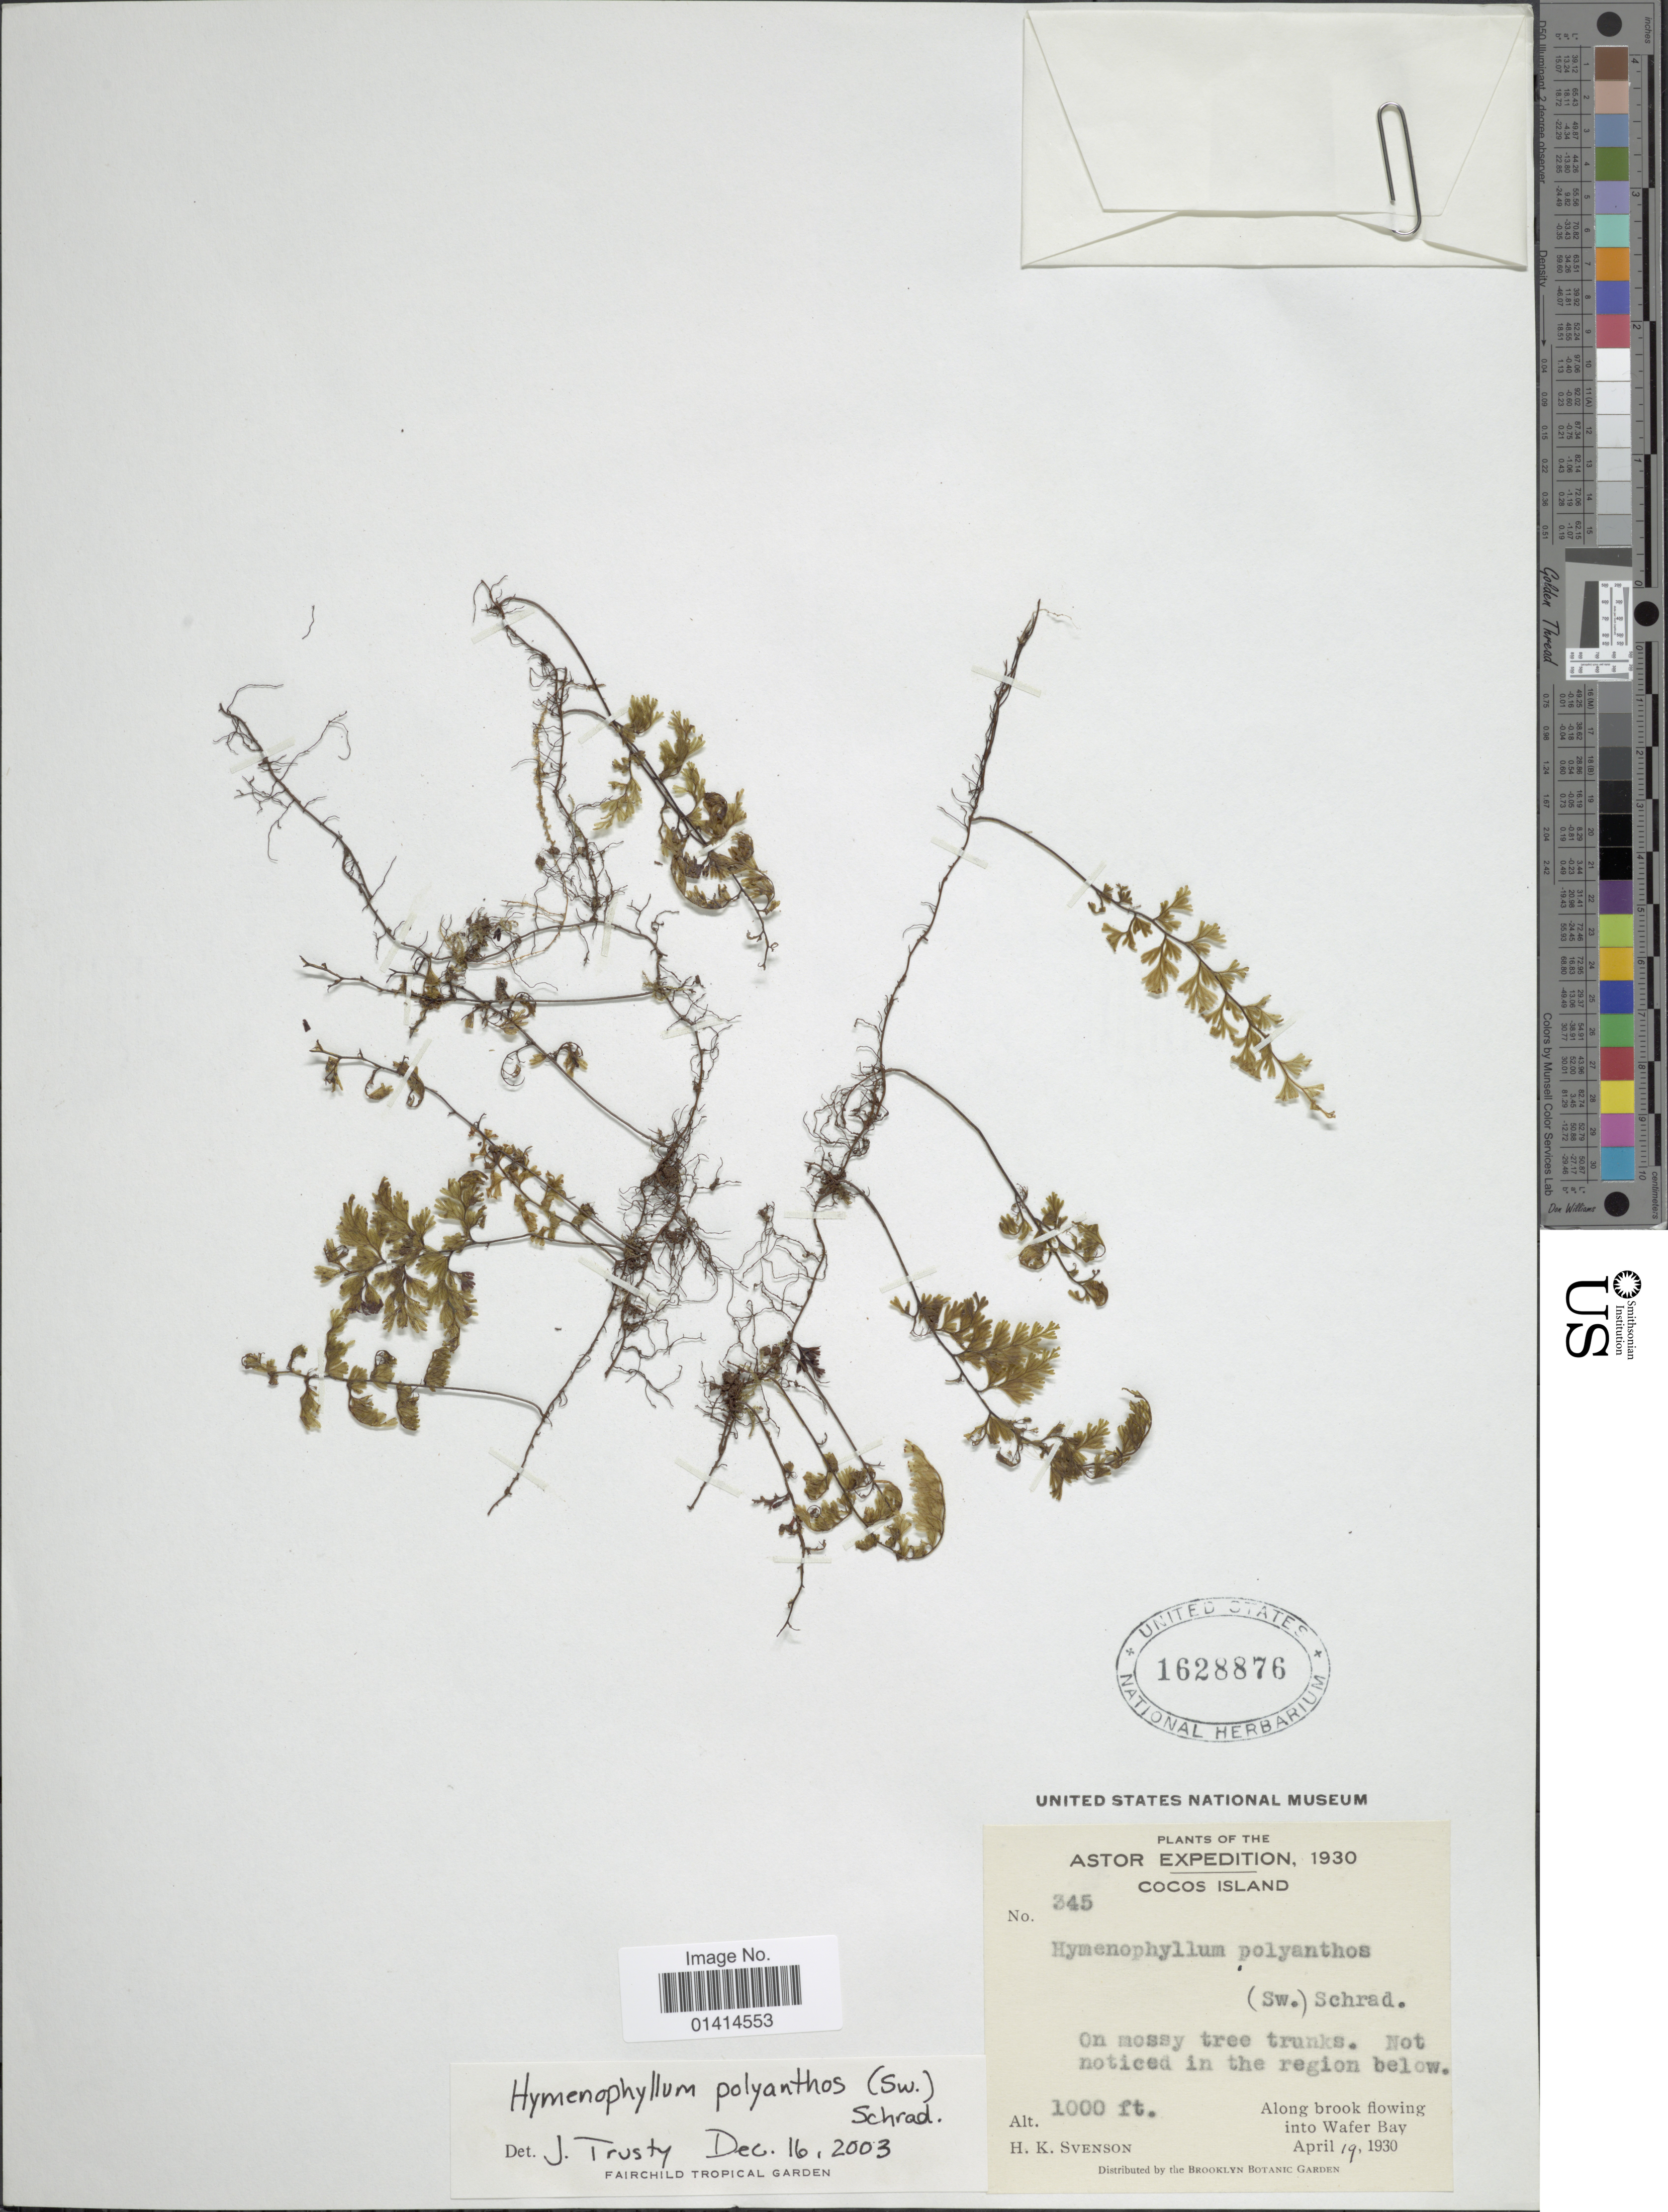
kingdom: Plantae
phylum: Tracheophyta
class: Polypodiopsida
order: Hymenophyllales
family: Hymenophyllaceae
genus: Hymenophyllum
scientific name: Hymenophyllum polyanthos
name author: (Sw.) Sw.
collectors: H. K. Svenson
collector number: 345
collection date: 1930-04-19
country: Australia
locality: Cocos Island, Along brook flowing into Wafer bay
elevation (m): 305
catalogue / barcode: US 1628876